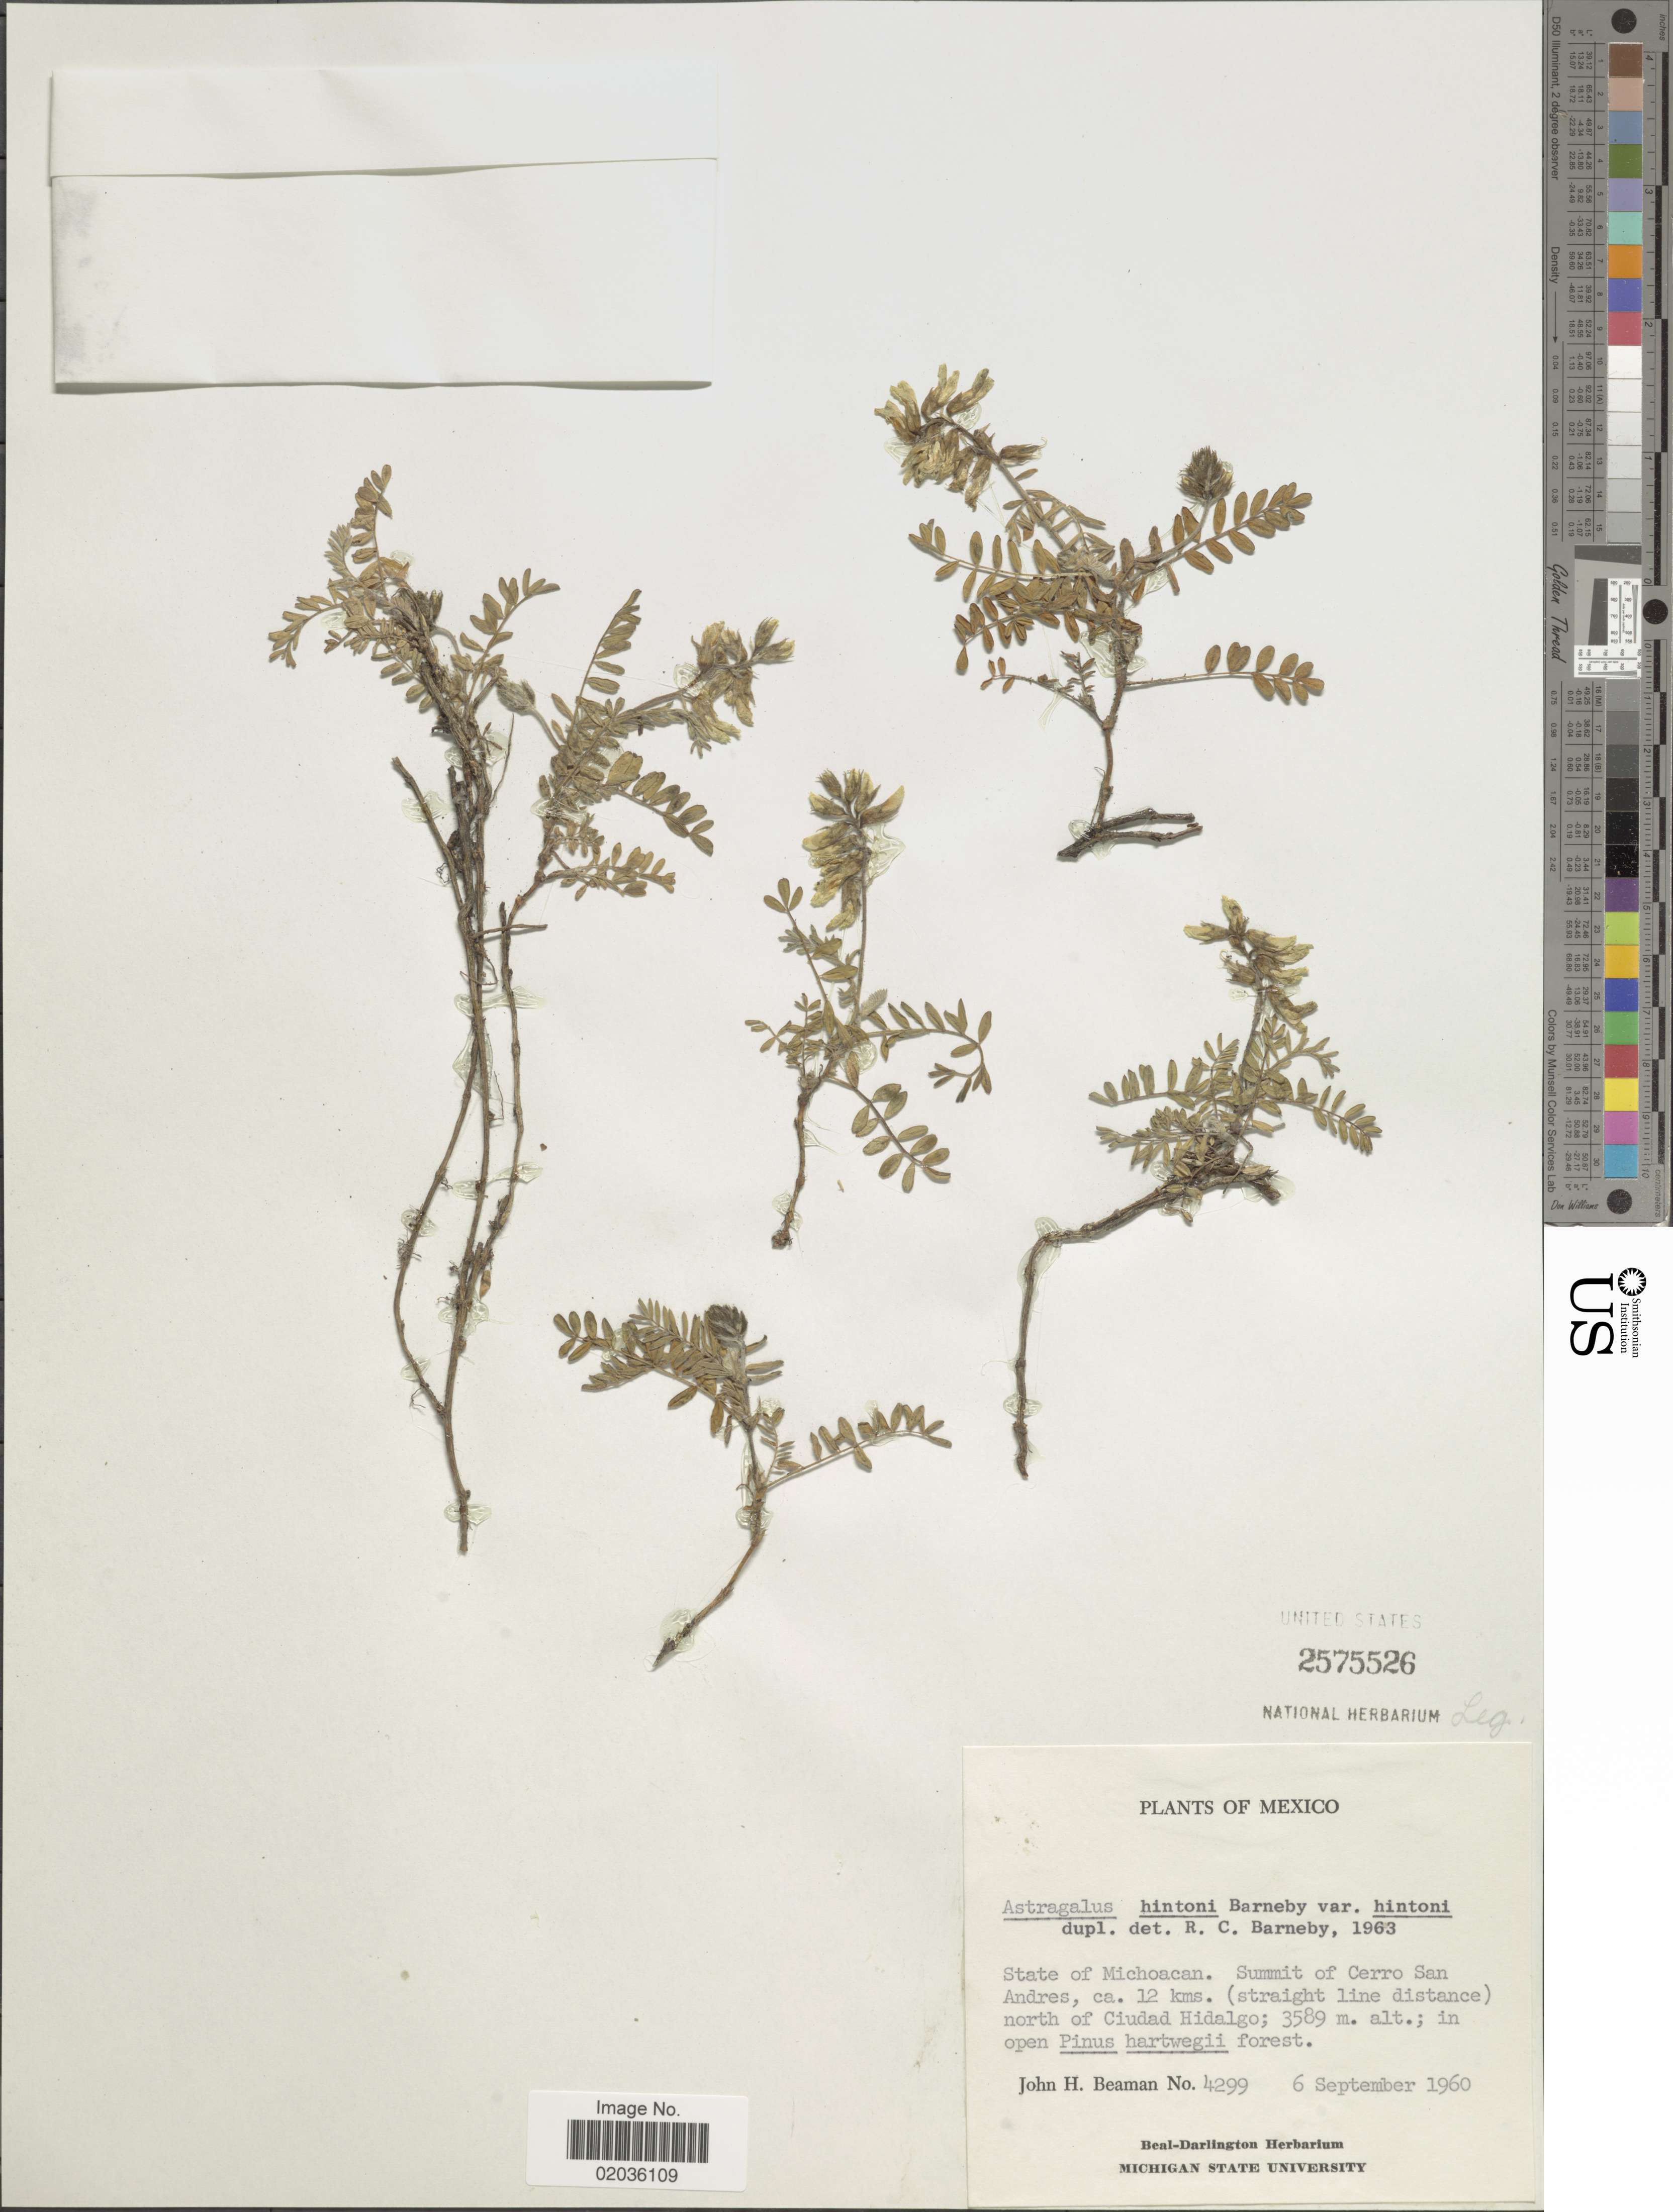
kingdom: Plantae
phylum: Tracheophyta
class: Magnoliopsida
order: Fabales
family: Fabaceae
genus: Astragalus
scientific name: Astragalus hintonii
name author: Barneby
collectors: J. H. Beaman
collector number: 4299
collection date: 1960-09-06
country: Mexico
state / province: Michoacán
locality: Summit of Cerro San Andres, ca. 12 kms. (straight line distance) north of Ciudad Hidalgo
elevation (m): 3589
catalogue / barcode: US 2575526